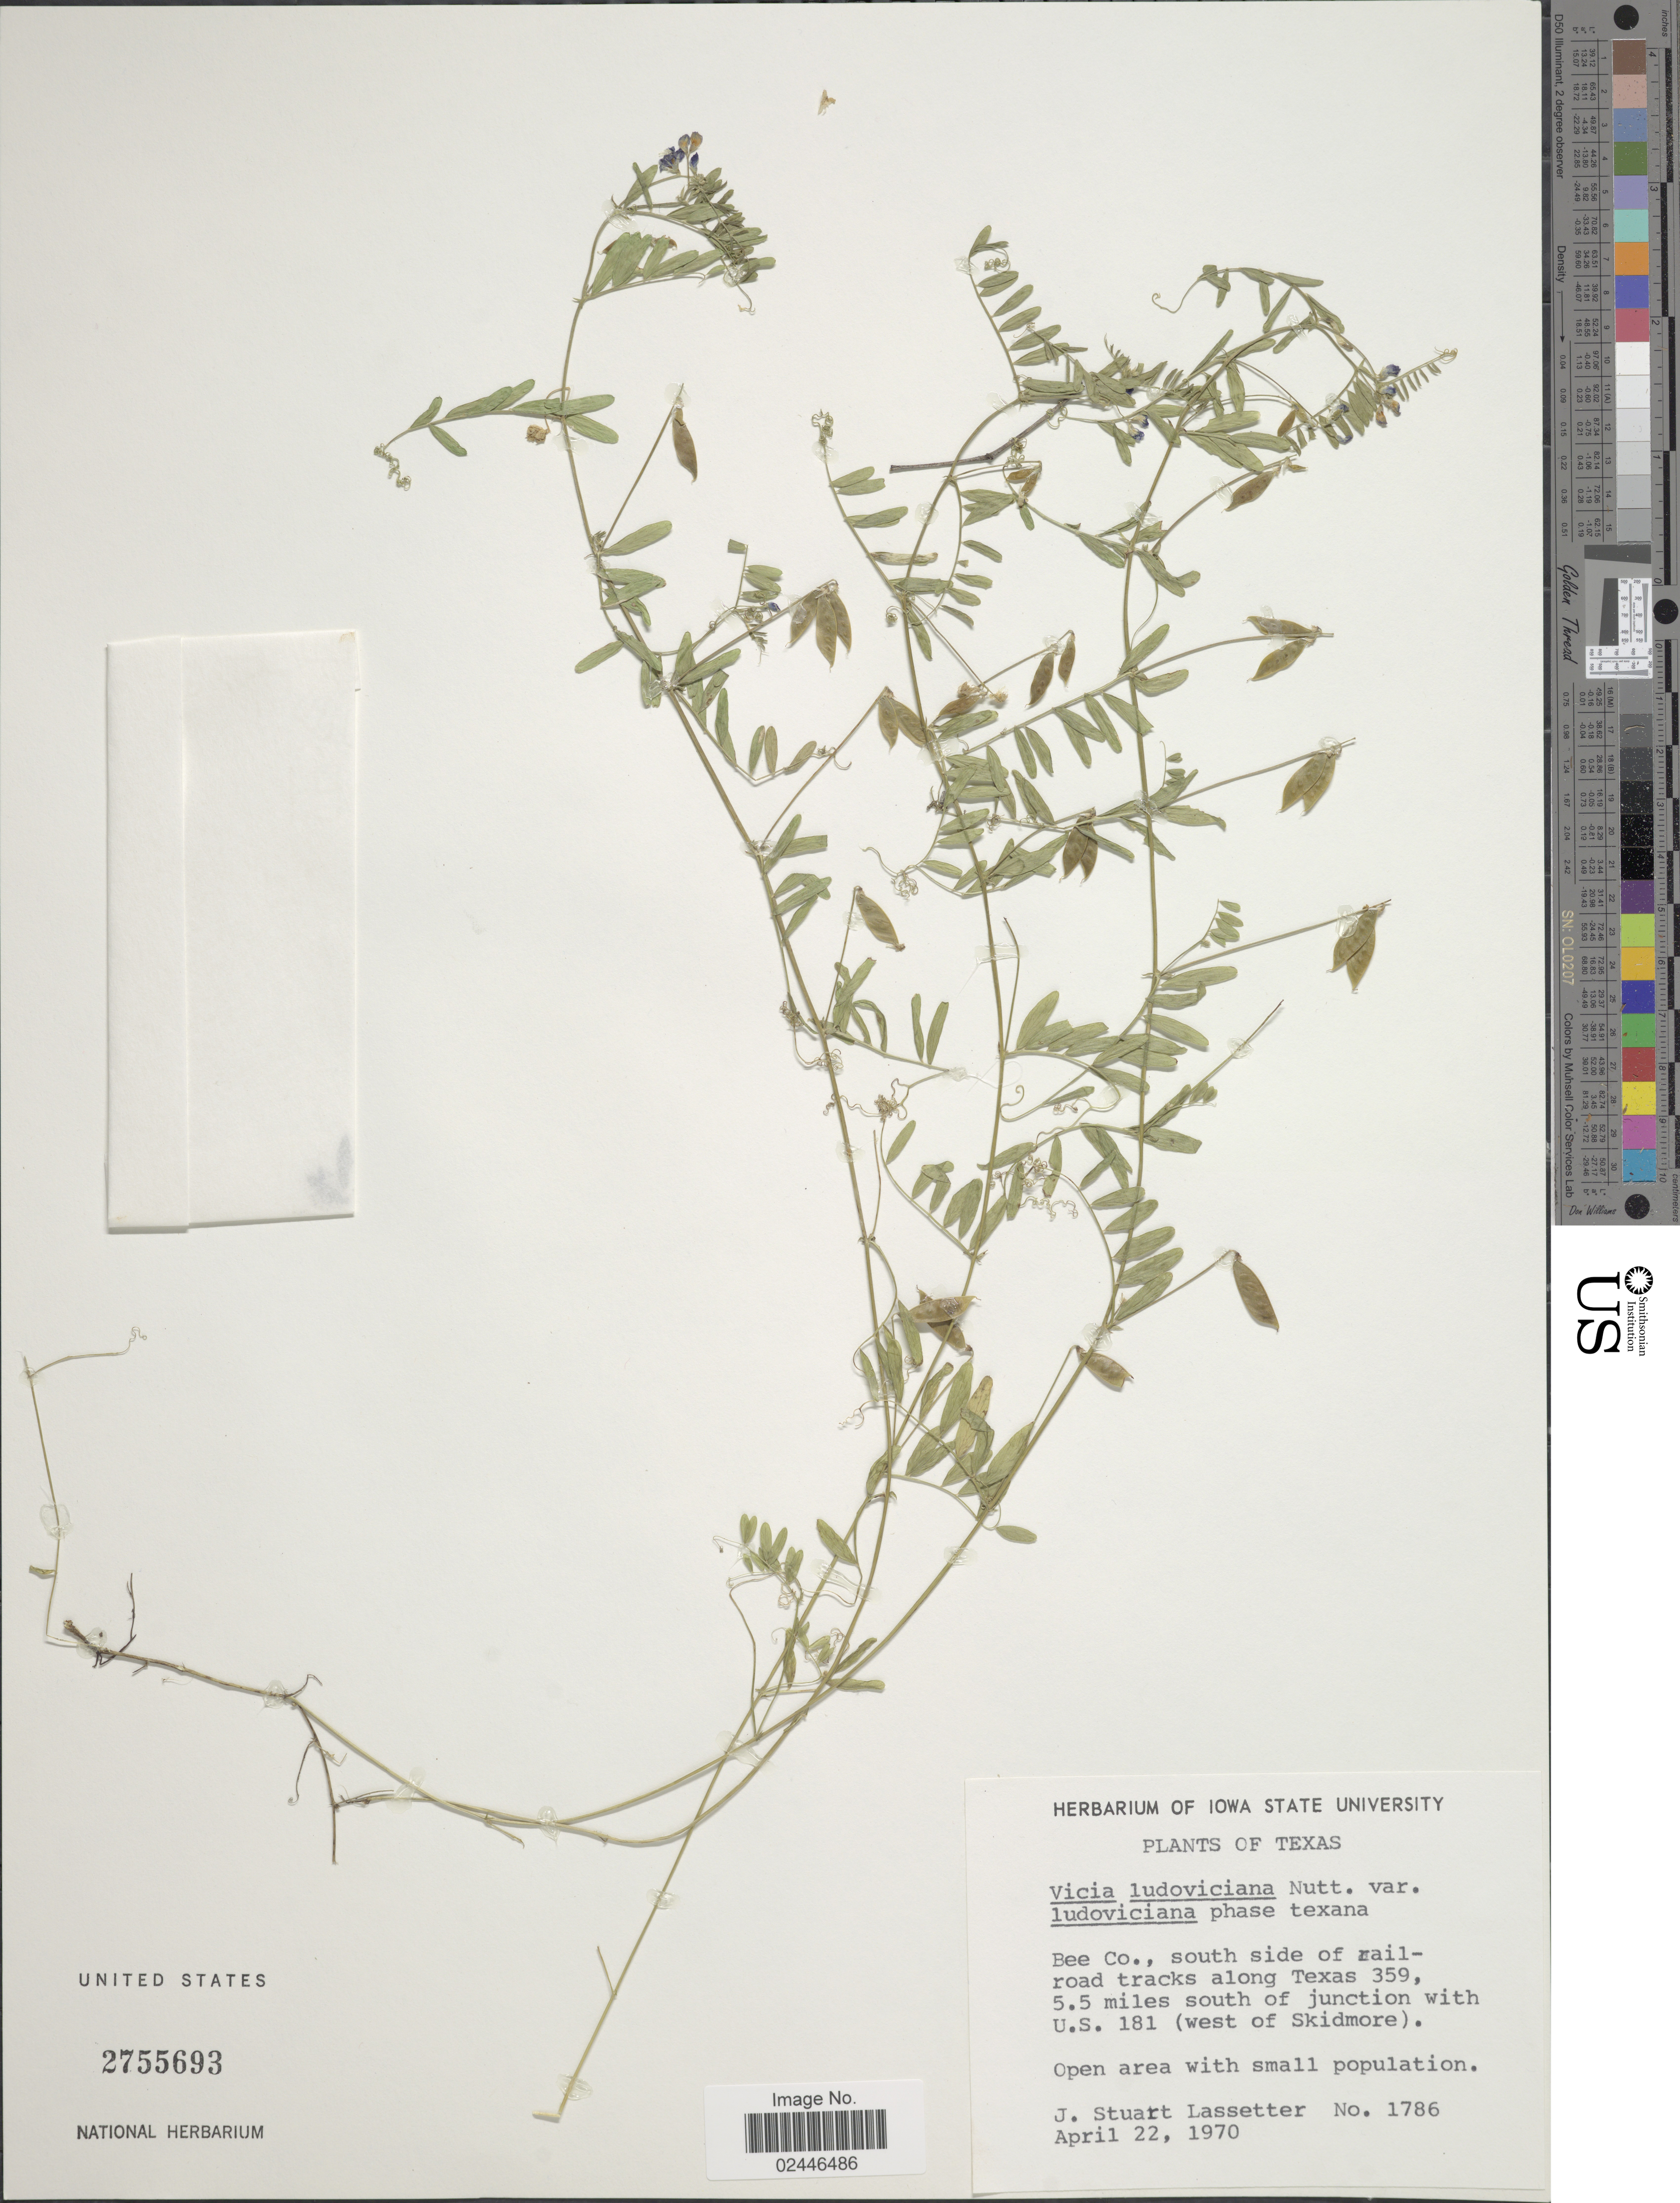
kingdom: Plantae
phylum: Tracheophyta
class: Magnoliopsida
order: Fabales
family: Fabaceae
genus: Vicia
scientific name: Vicia ludoviciana var. ludoviciana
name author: Nutt. ex Torr. & A. Gray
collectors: J. Lassetter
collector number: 1786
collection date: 1970-04-22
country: United States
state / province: Texas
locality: Bee Co., south side of railroad tracks along Texas 359, 5.5 miles south of junction with U.S. 181 (west of Skidmore)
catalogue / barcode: US 2755693